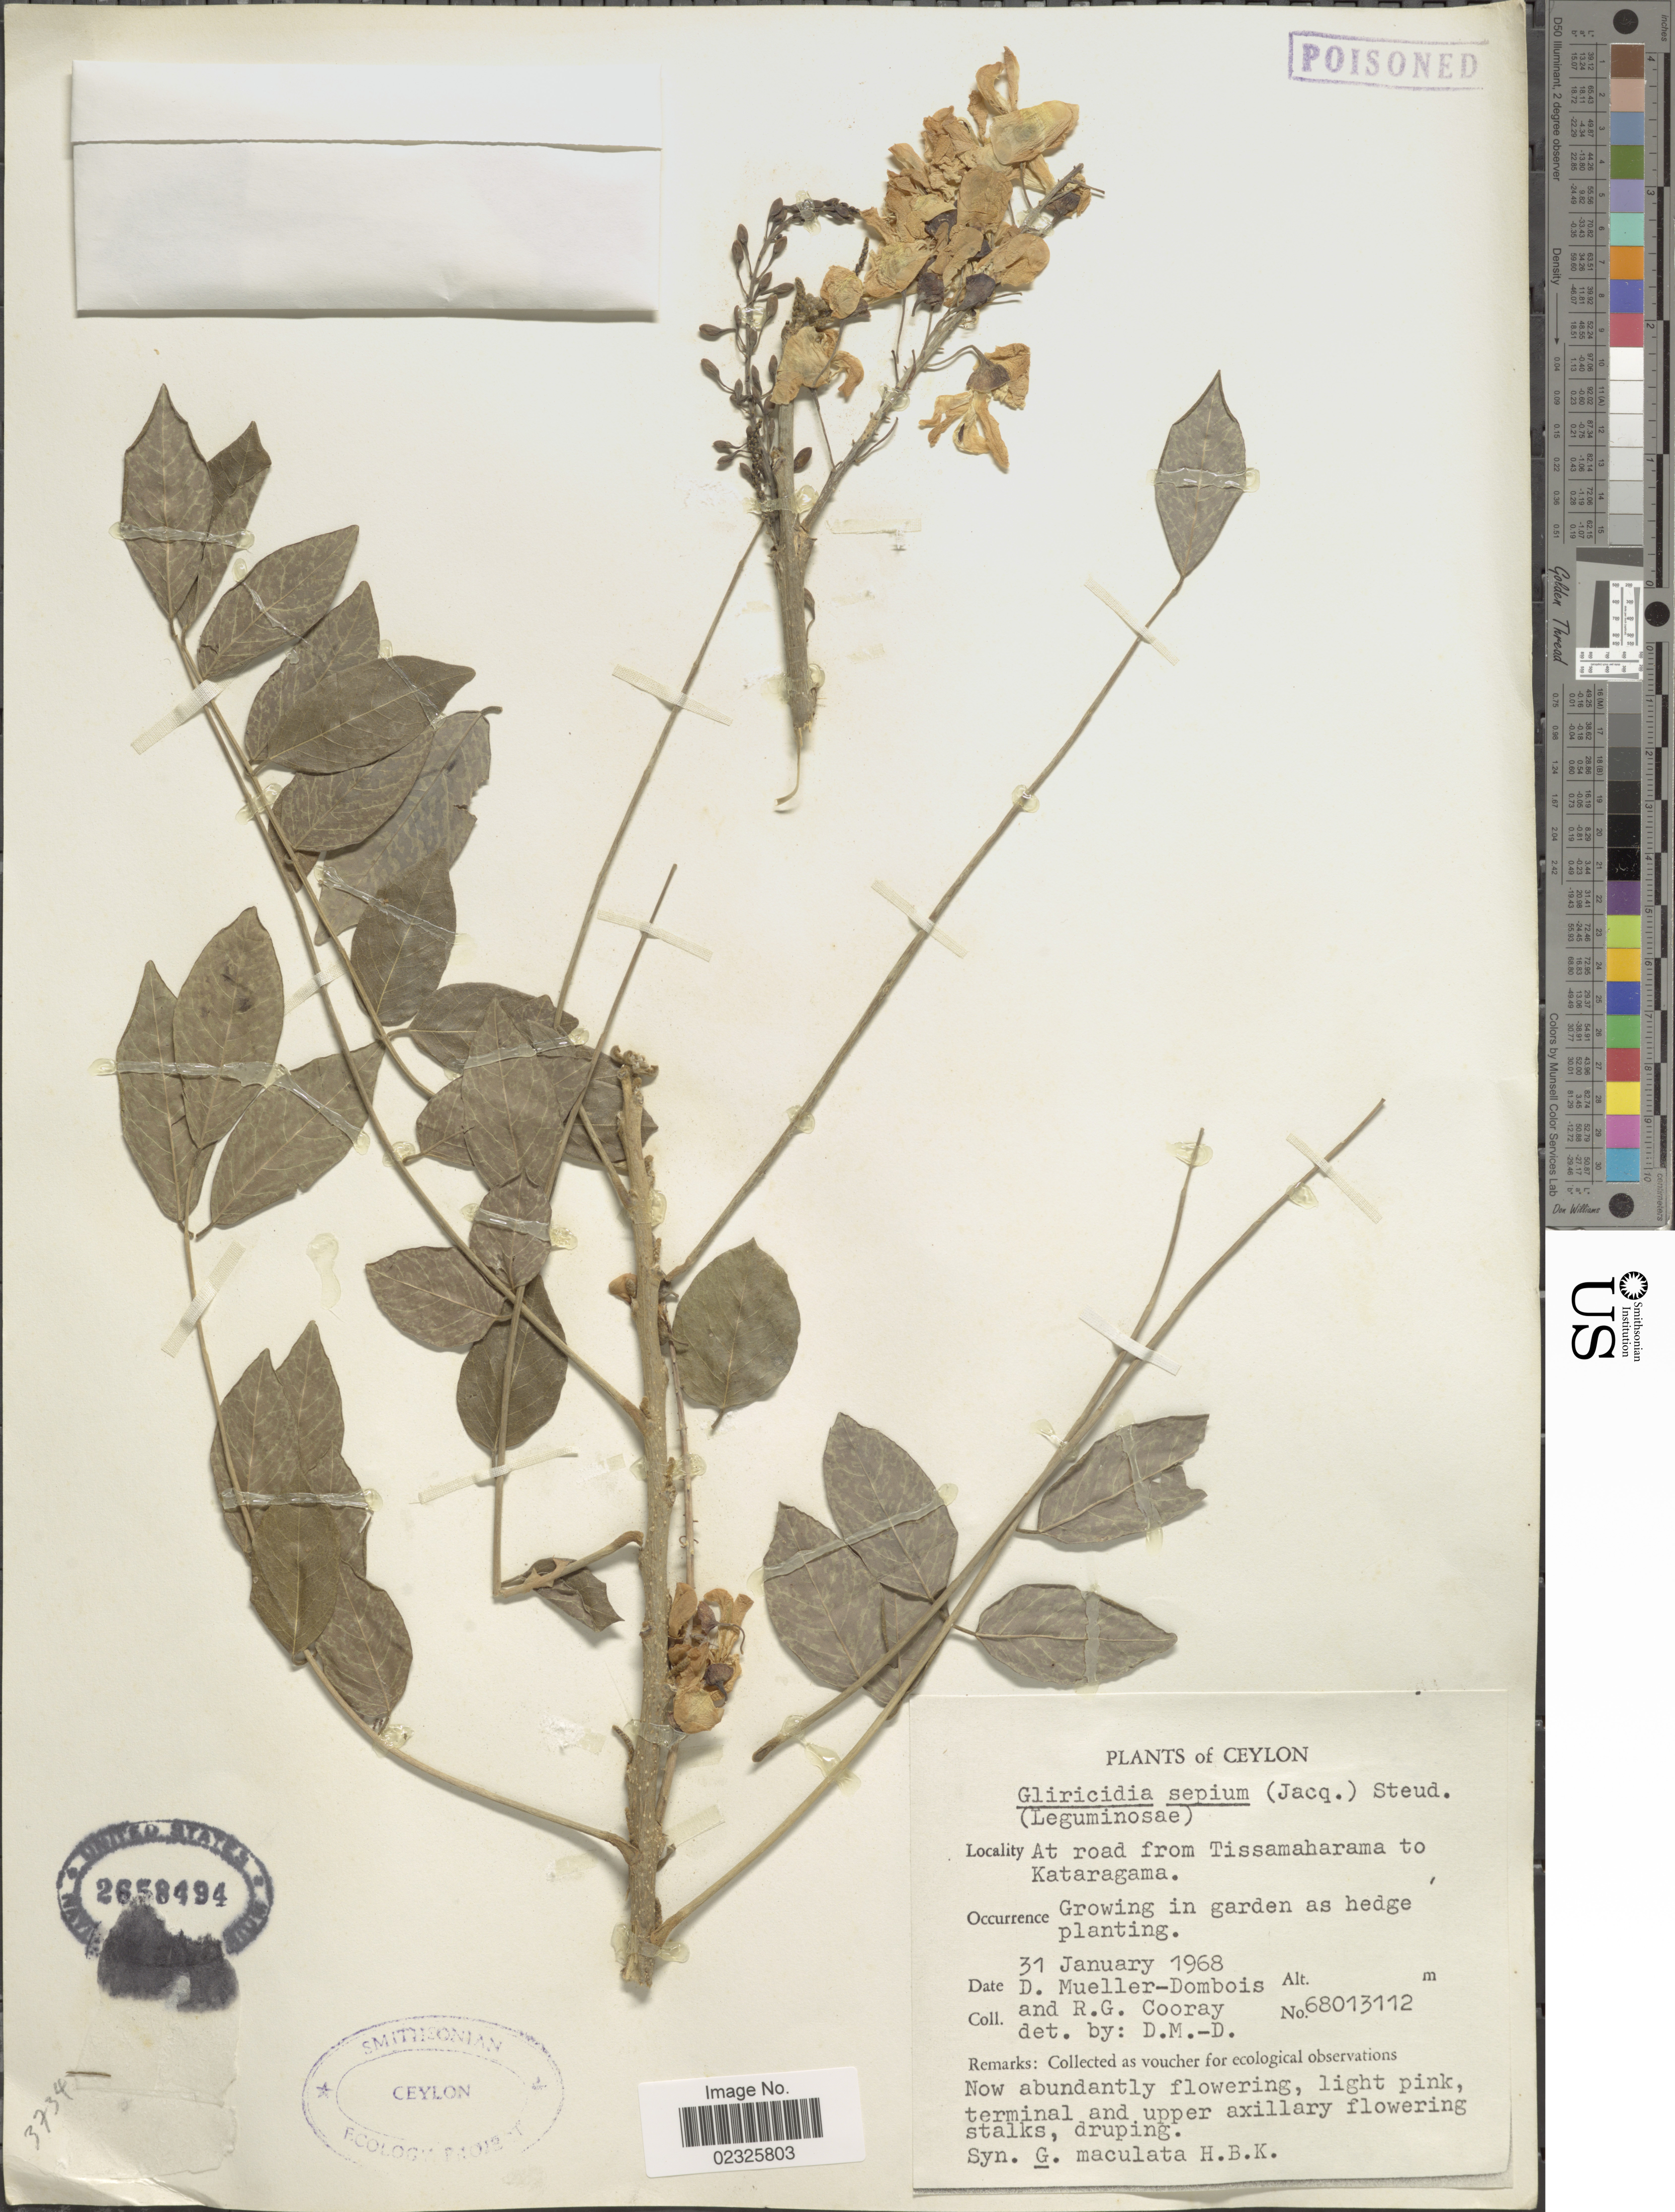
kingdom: Plantae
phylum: Tracheophyta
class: Magnoliopsida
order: Fabales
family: Fabaceae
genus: Gliricidia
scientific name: Gliricidia sepium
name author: (Jacq.) Kunth ex Walp.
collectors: D. Meuller-Dombois & R. Cooray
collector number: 68012112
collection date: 1968-01-31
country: Sri Lanka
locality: Ceylon. At road from Tissamaharama to Kataragama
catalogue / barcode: US 2658494